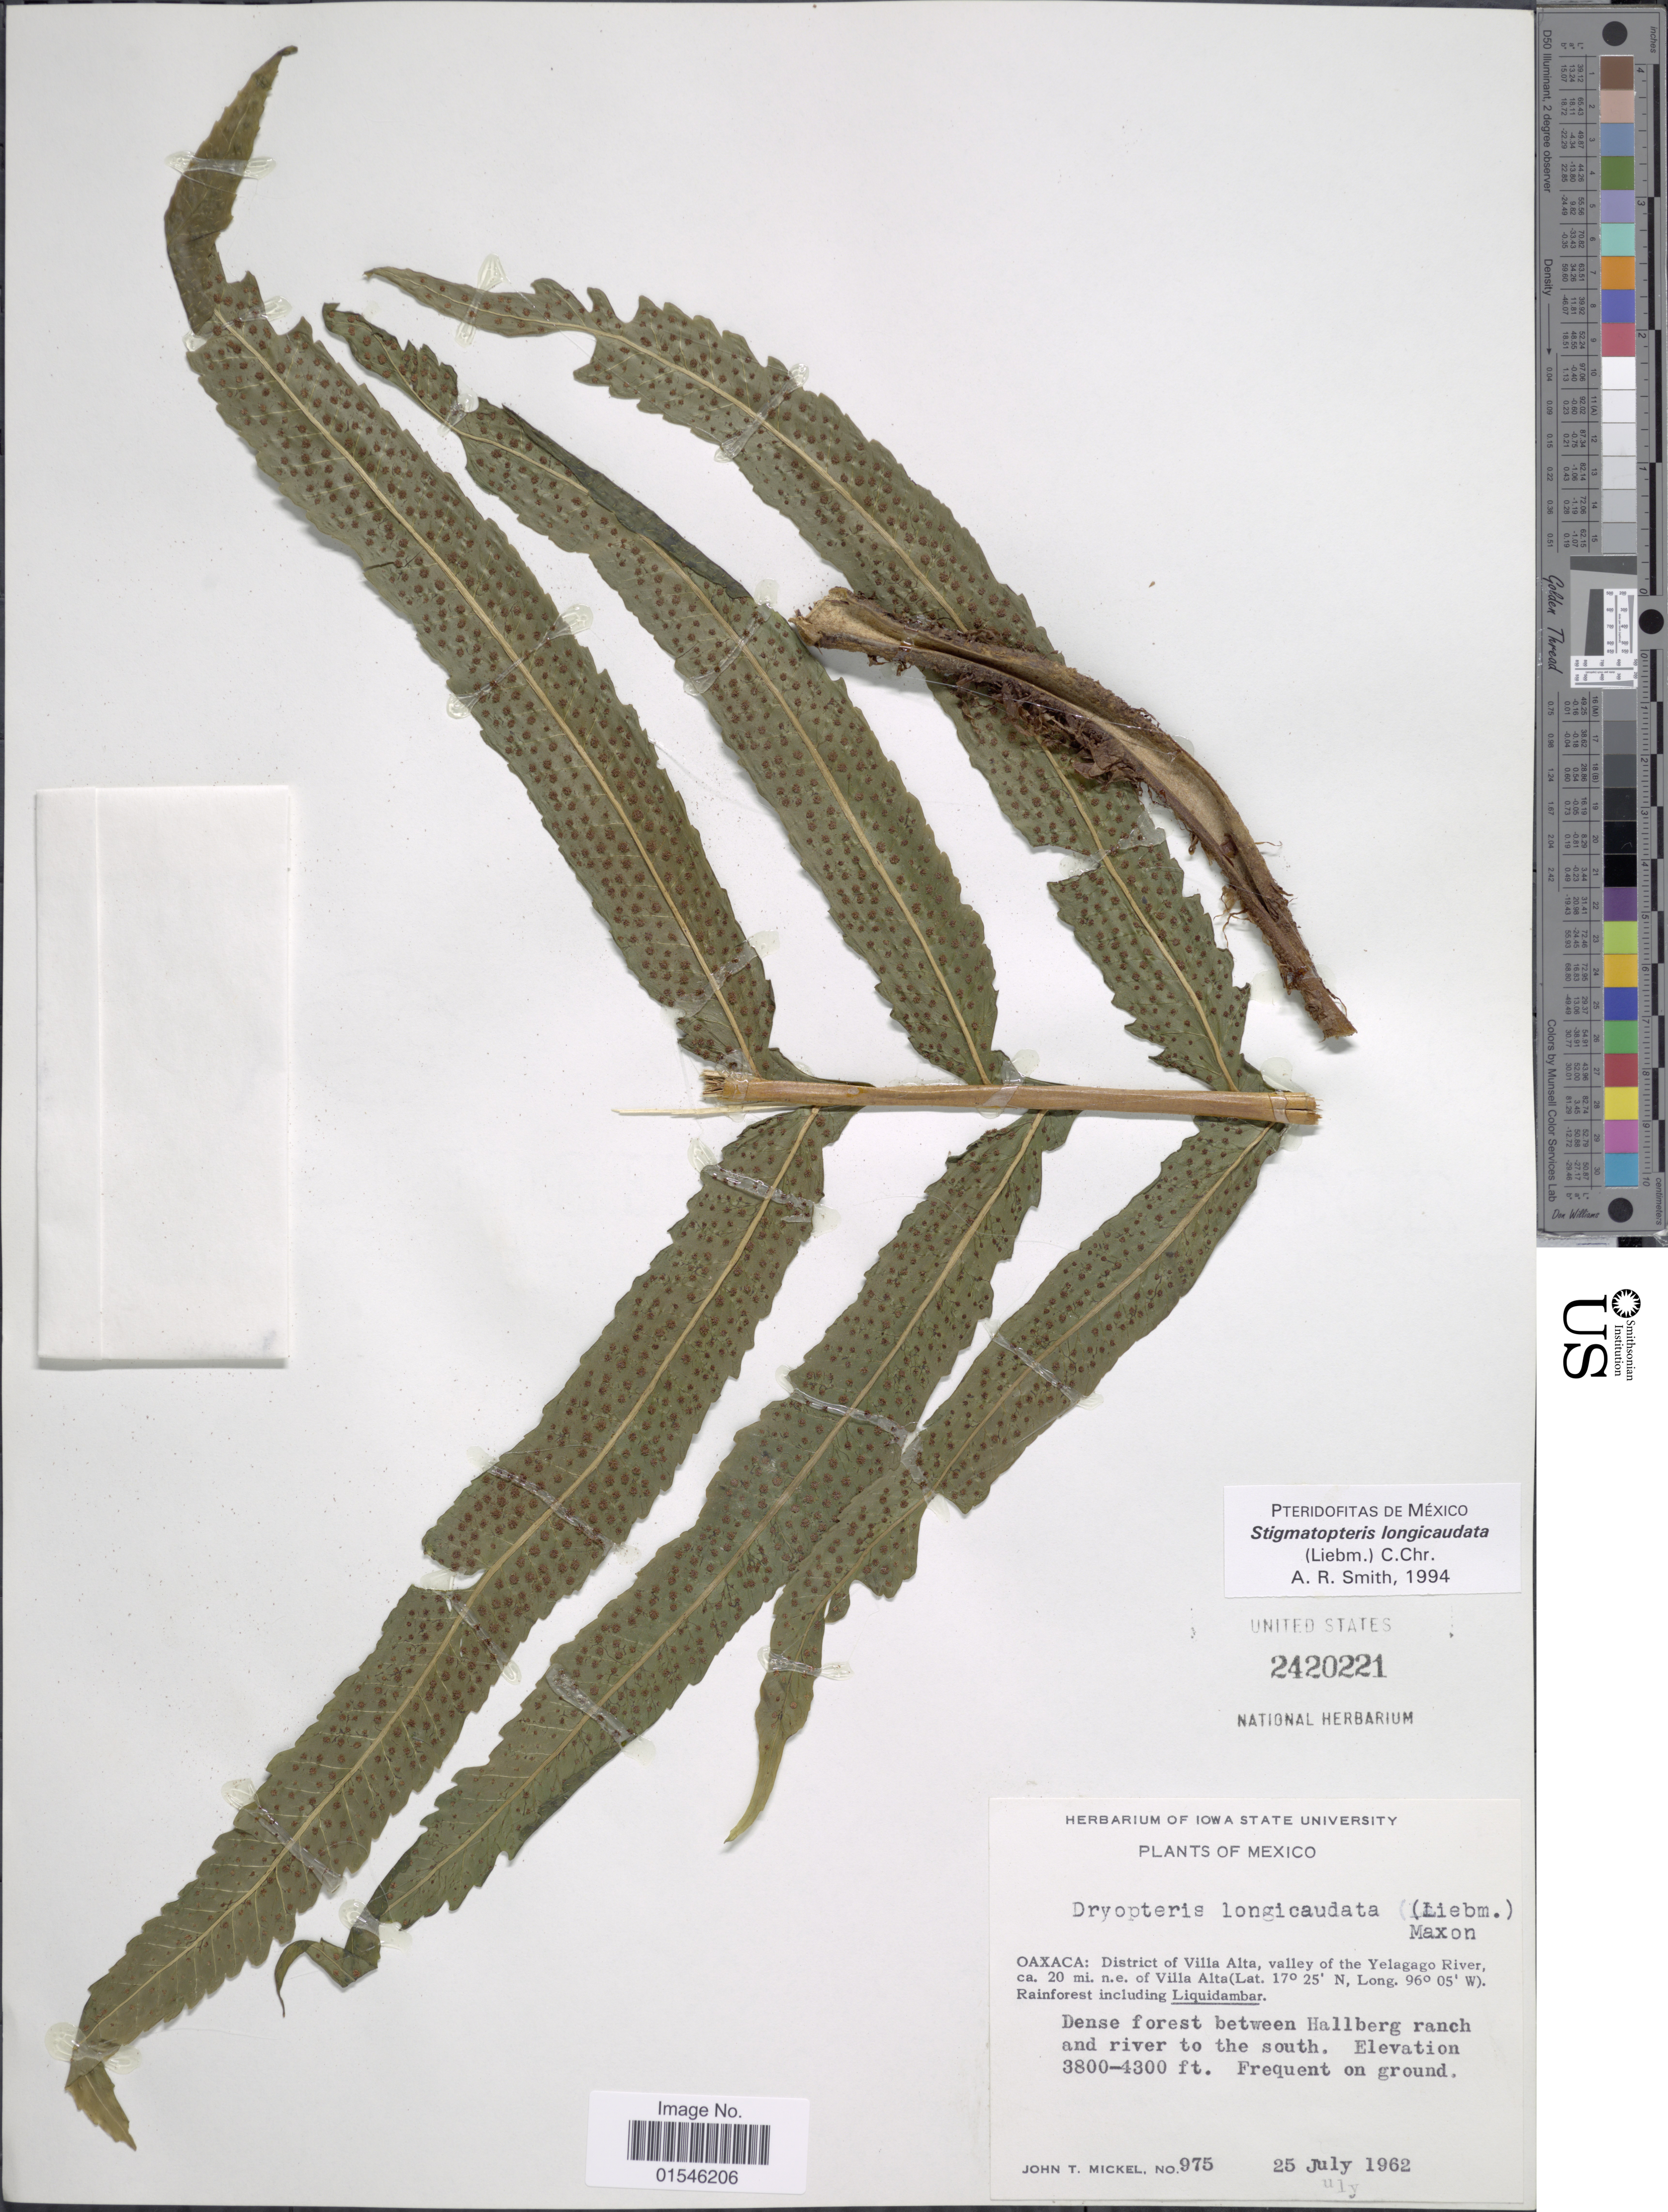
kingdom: Plantae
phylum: Tracheophyta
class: Polypodiopsida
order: Polypodiales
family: Dryopteridaceae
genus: Stigmatopteris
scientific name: Stigmatopteris longicaudata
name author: (Leibm.) C. Chr.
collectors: J. T. Mickel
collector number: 975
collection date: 1962-07-25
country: Mexico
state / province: Oaxaca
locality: District of Villa Alta, avlley of the Yelagago River, ca. 20 mi. n.e. of Villa Alta. Dense forest between Hallberg ranch and river to the south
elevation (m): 1158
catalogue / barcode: US 2420221